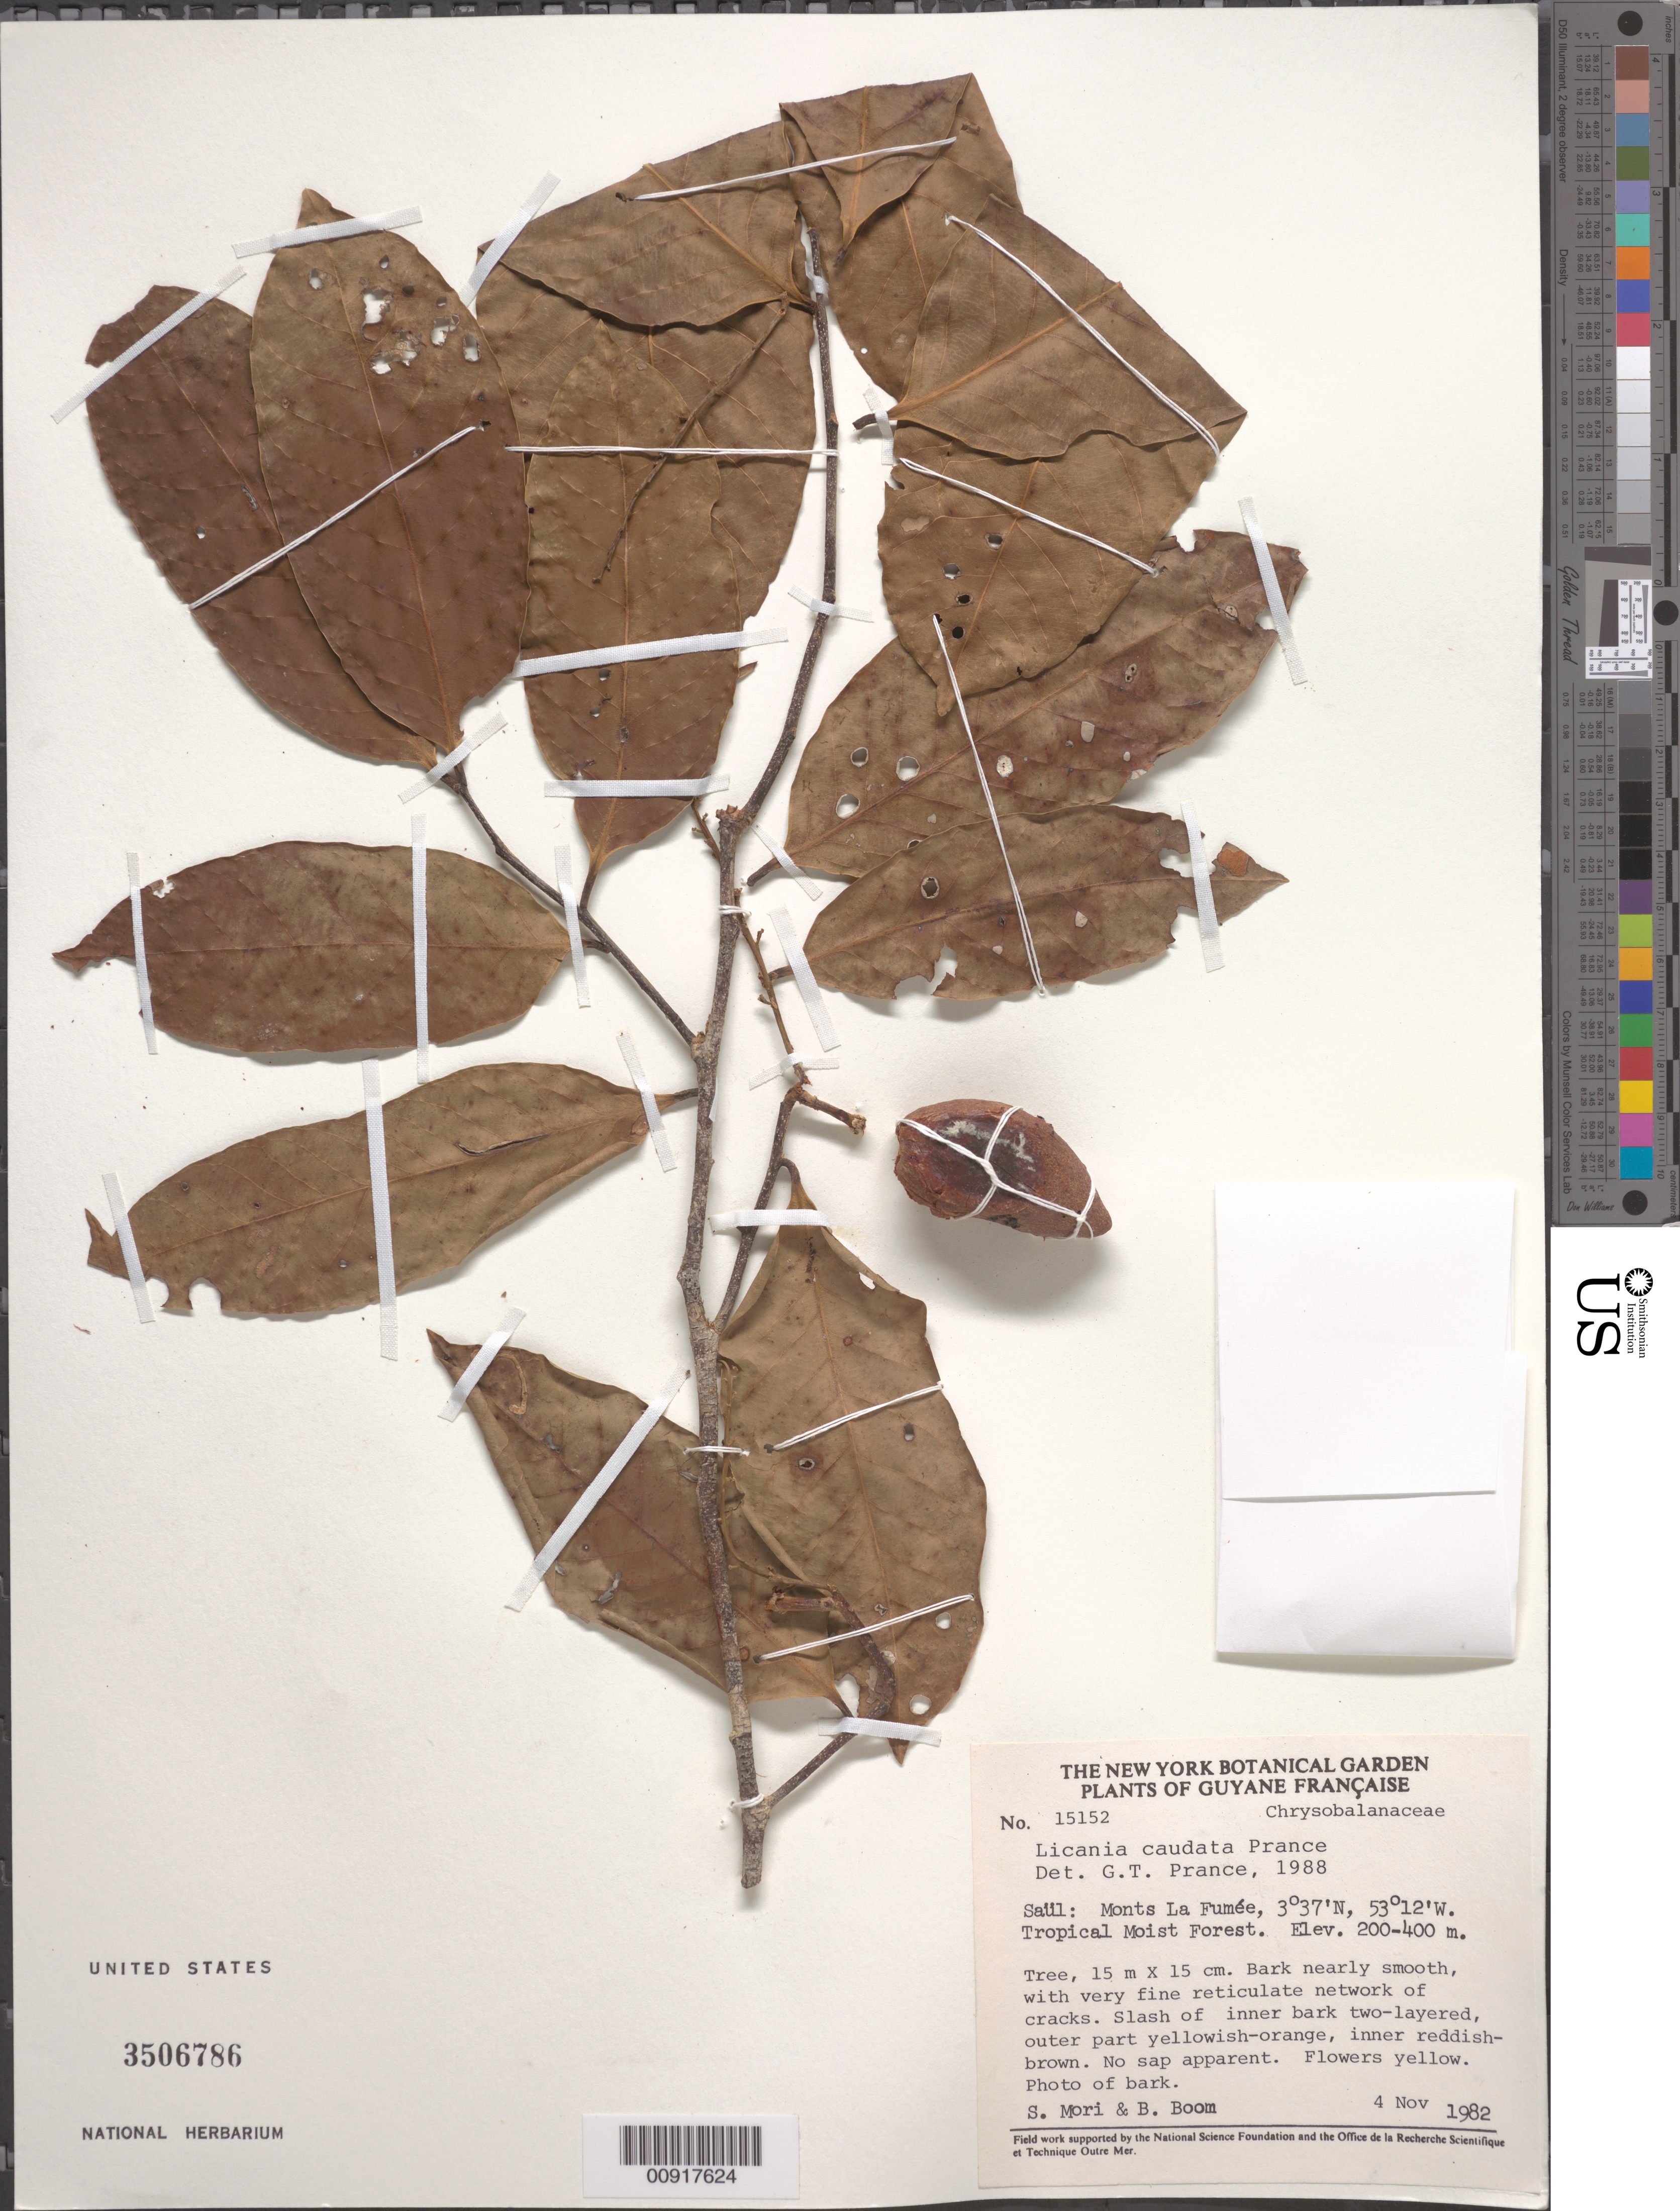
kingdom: Plantae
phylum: Tracheophyta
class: Magnoliopsida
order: Malpighiales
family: Chrysobalanaceae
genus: Hymenopus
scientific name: Hymenopus caudatus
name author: (Prance) Sothers & Prance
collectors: S. Mori & B. M. Boom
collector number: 15152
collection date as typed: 4-Nov-82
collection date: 1982-11-04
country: French Guiana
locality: Saül, Monts La Fumée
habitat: Tropical moist forest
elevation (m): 200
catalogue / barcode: US 3506786